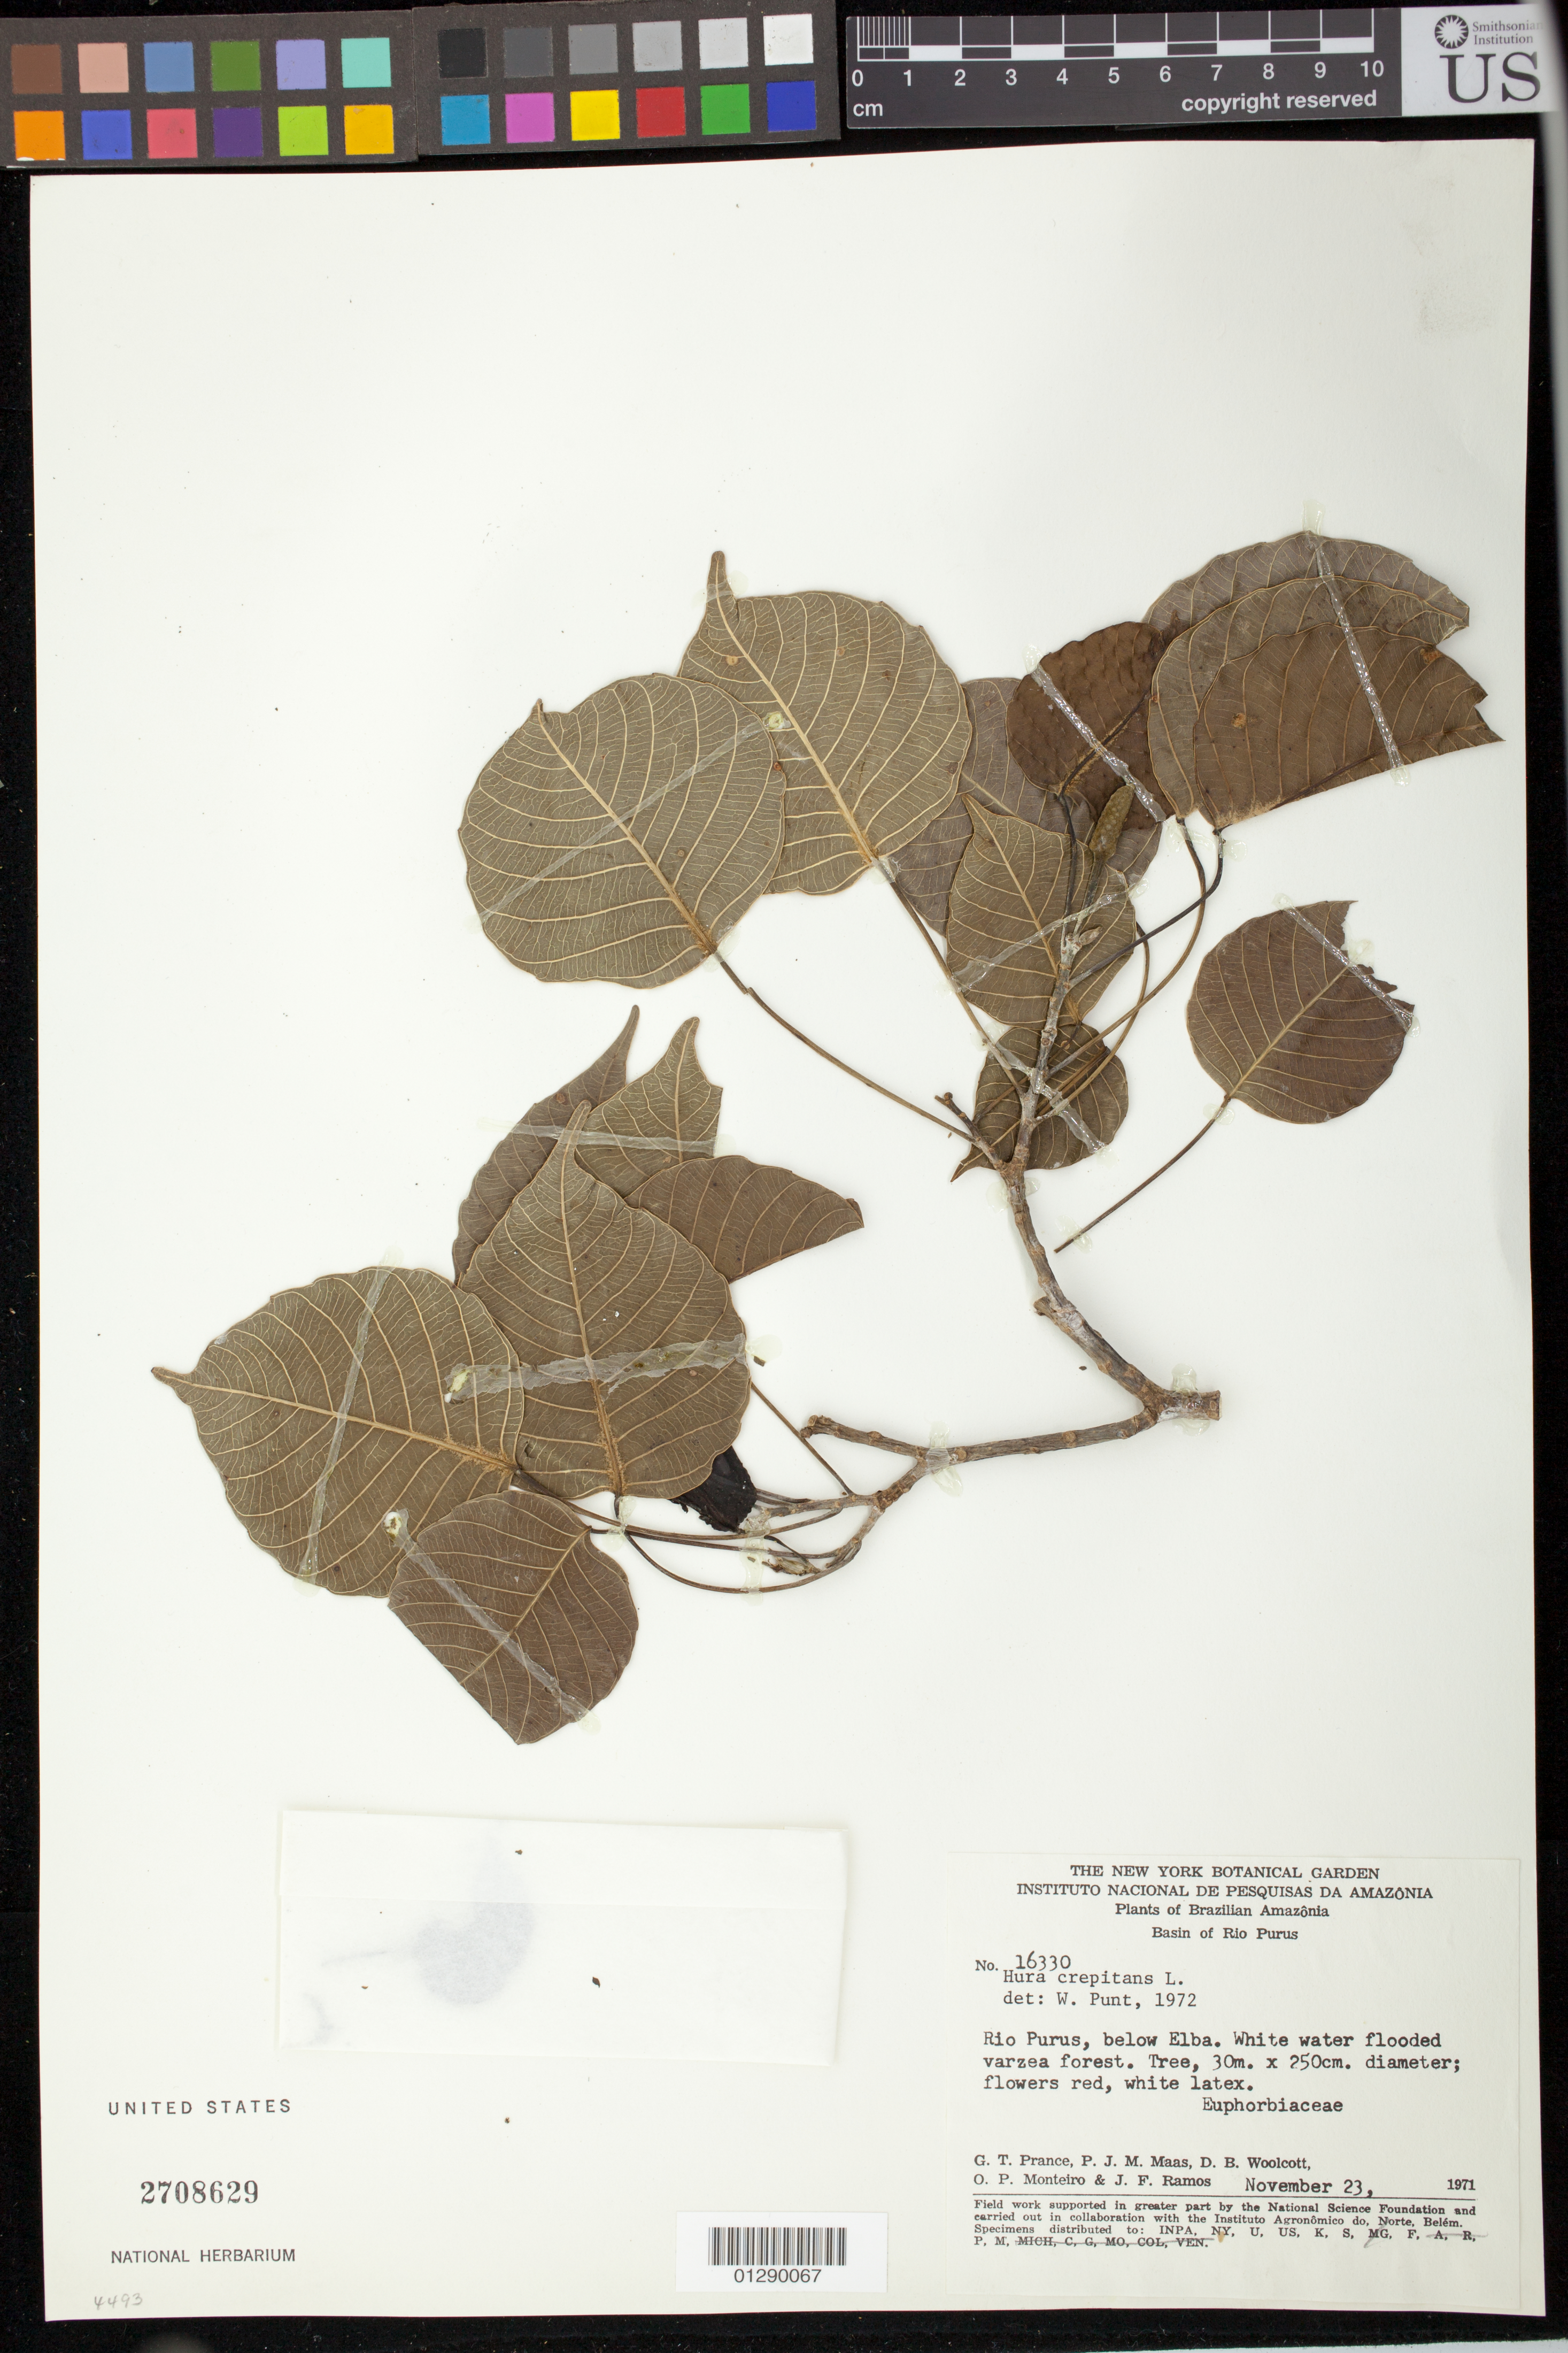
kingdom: Plantae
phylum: Tracheophyta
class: Magnoliopsida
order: Malpighiales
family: Euphorbiaceae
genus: Hura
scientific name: Hura crepitans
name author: L.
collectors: G. T. Prance, P. Maas, D. B. Woolcott, O. P. Monteiro & J. F. Ramos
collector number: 16330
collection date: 1971-11-23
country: Brazil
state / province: Pará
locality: Rio Purus, below Elba.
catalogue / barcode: US 2708629